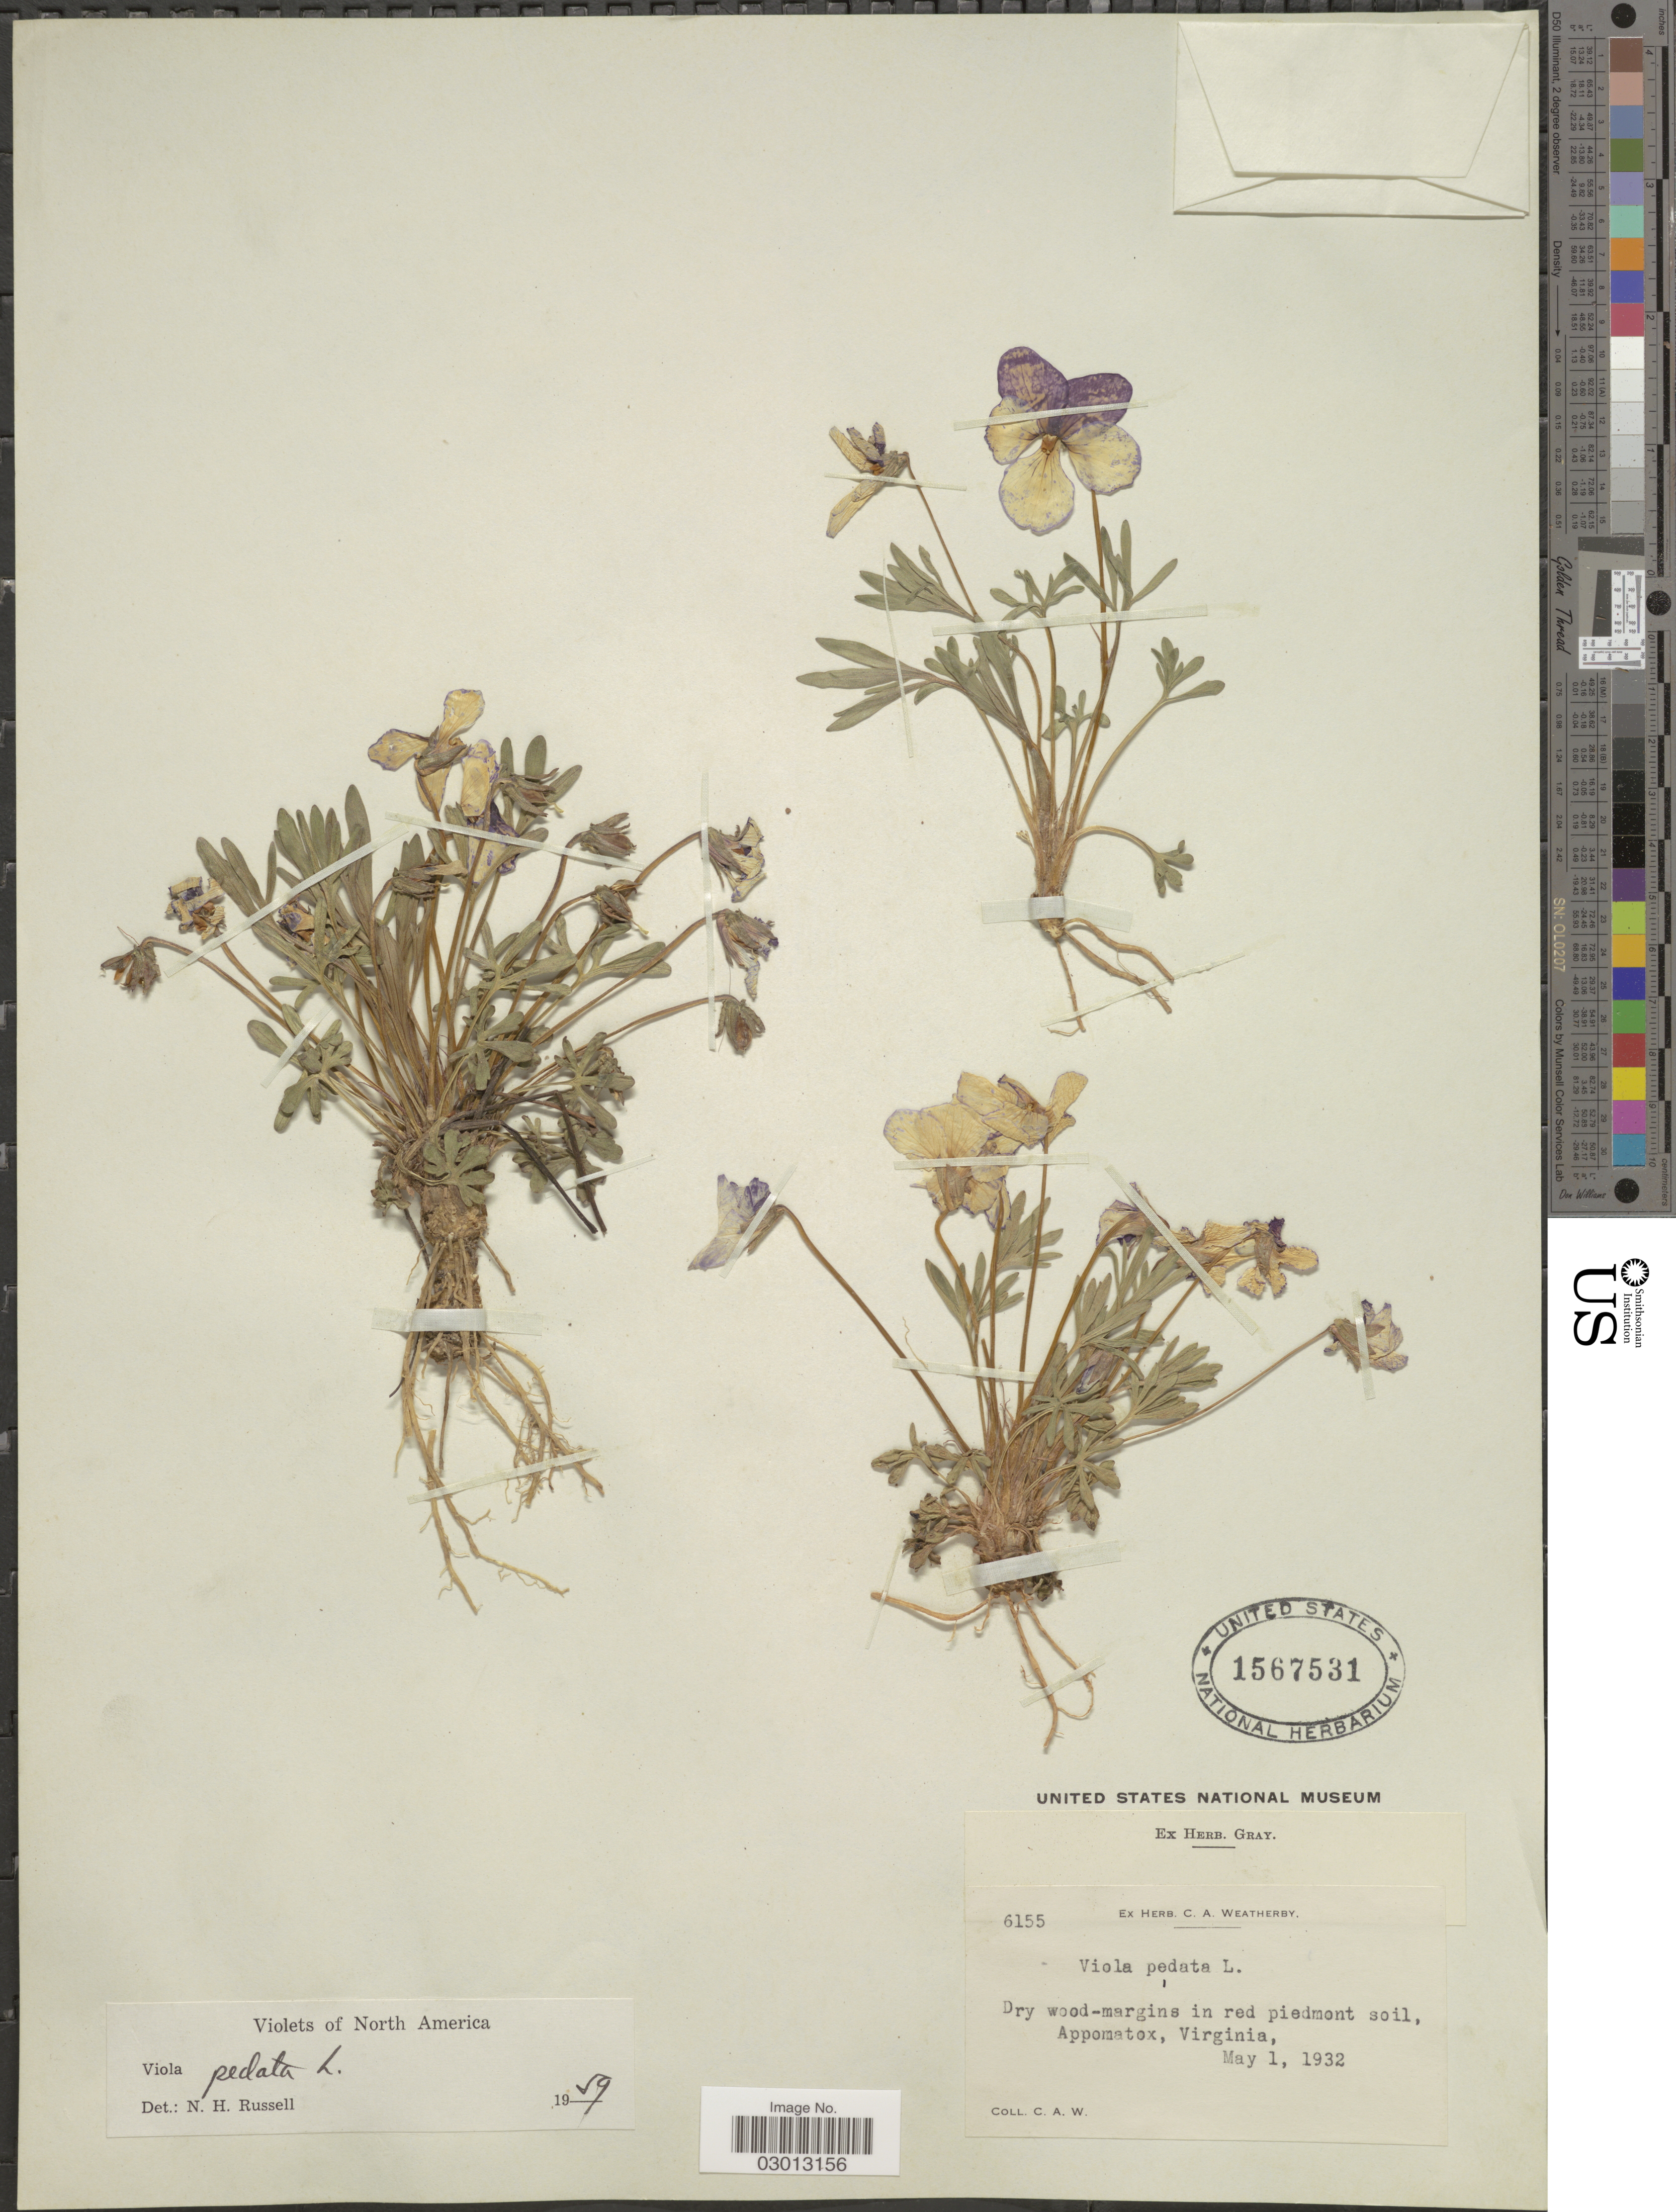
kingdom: Plantae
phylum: Tracheophyta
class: Magnoliopsida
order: Malpighiales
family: Violaceae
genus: Viola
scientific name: Viola pedata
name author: L.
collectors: C. A. Weatherby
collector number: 6155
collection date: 1932-05-01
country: United States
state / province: Virginia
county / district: Appomattox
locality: Appomattox.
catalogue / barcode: US 1567531